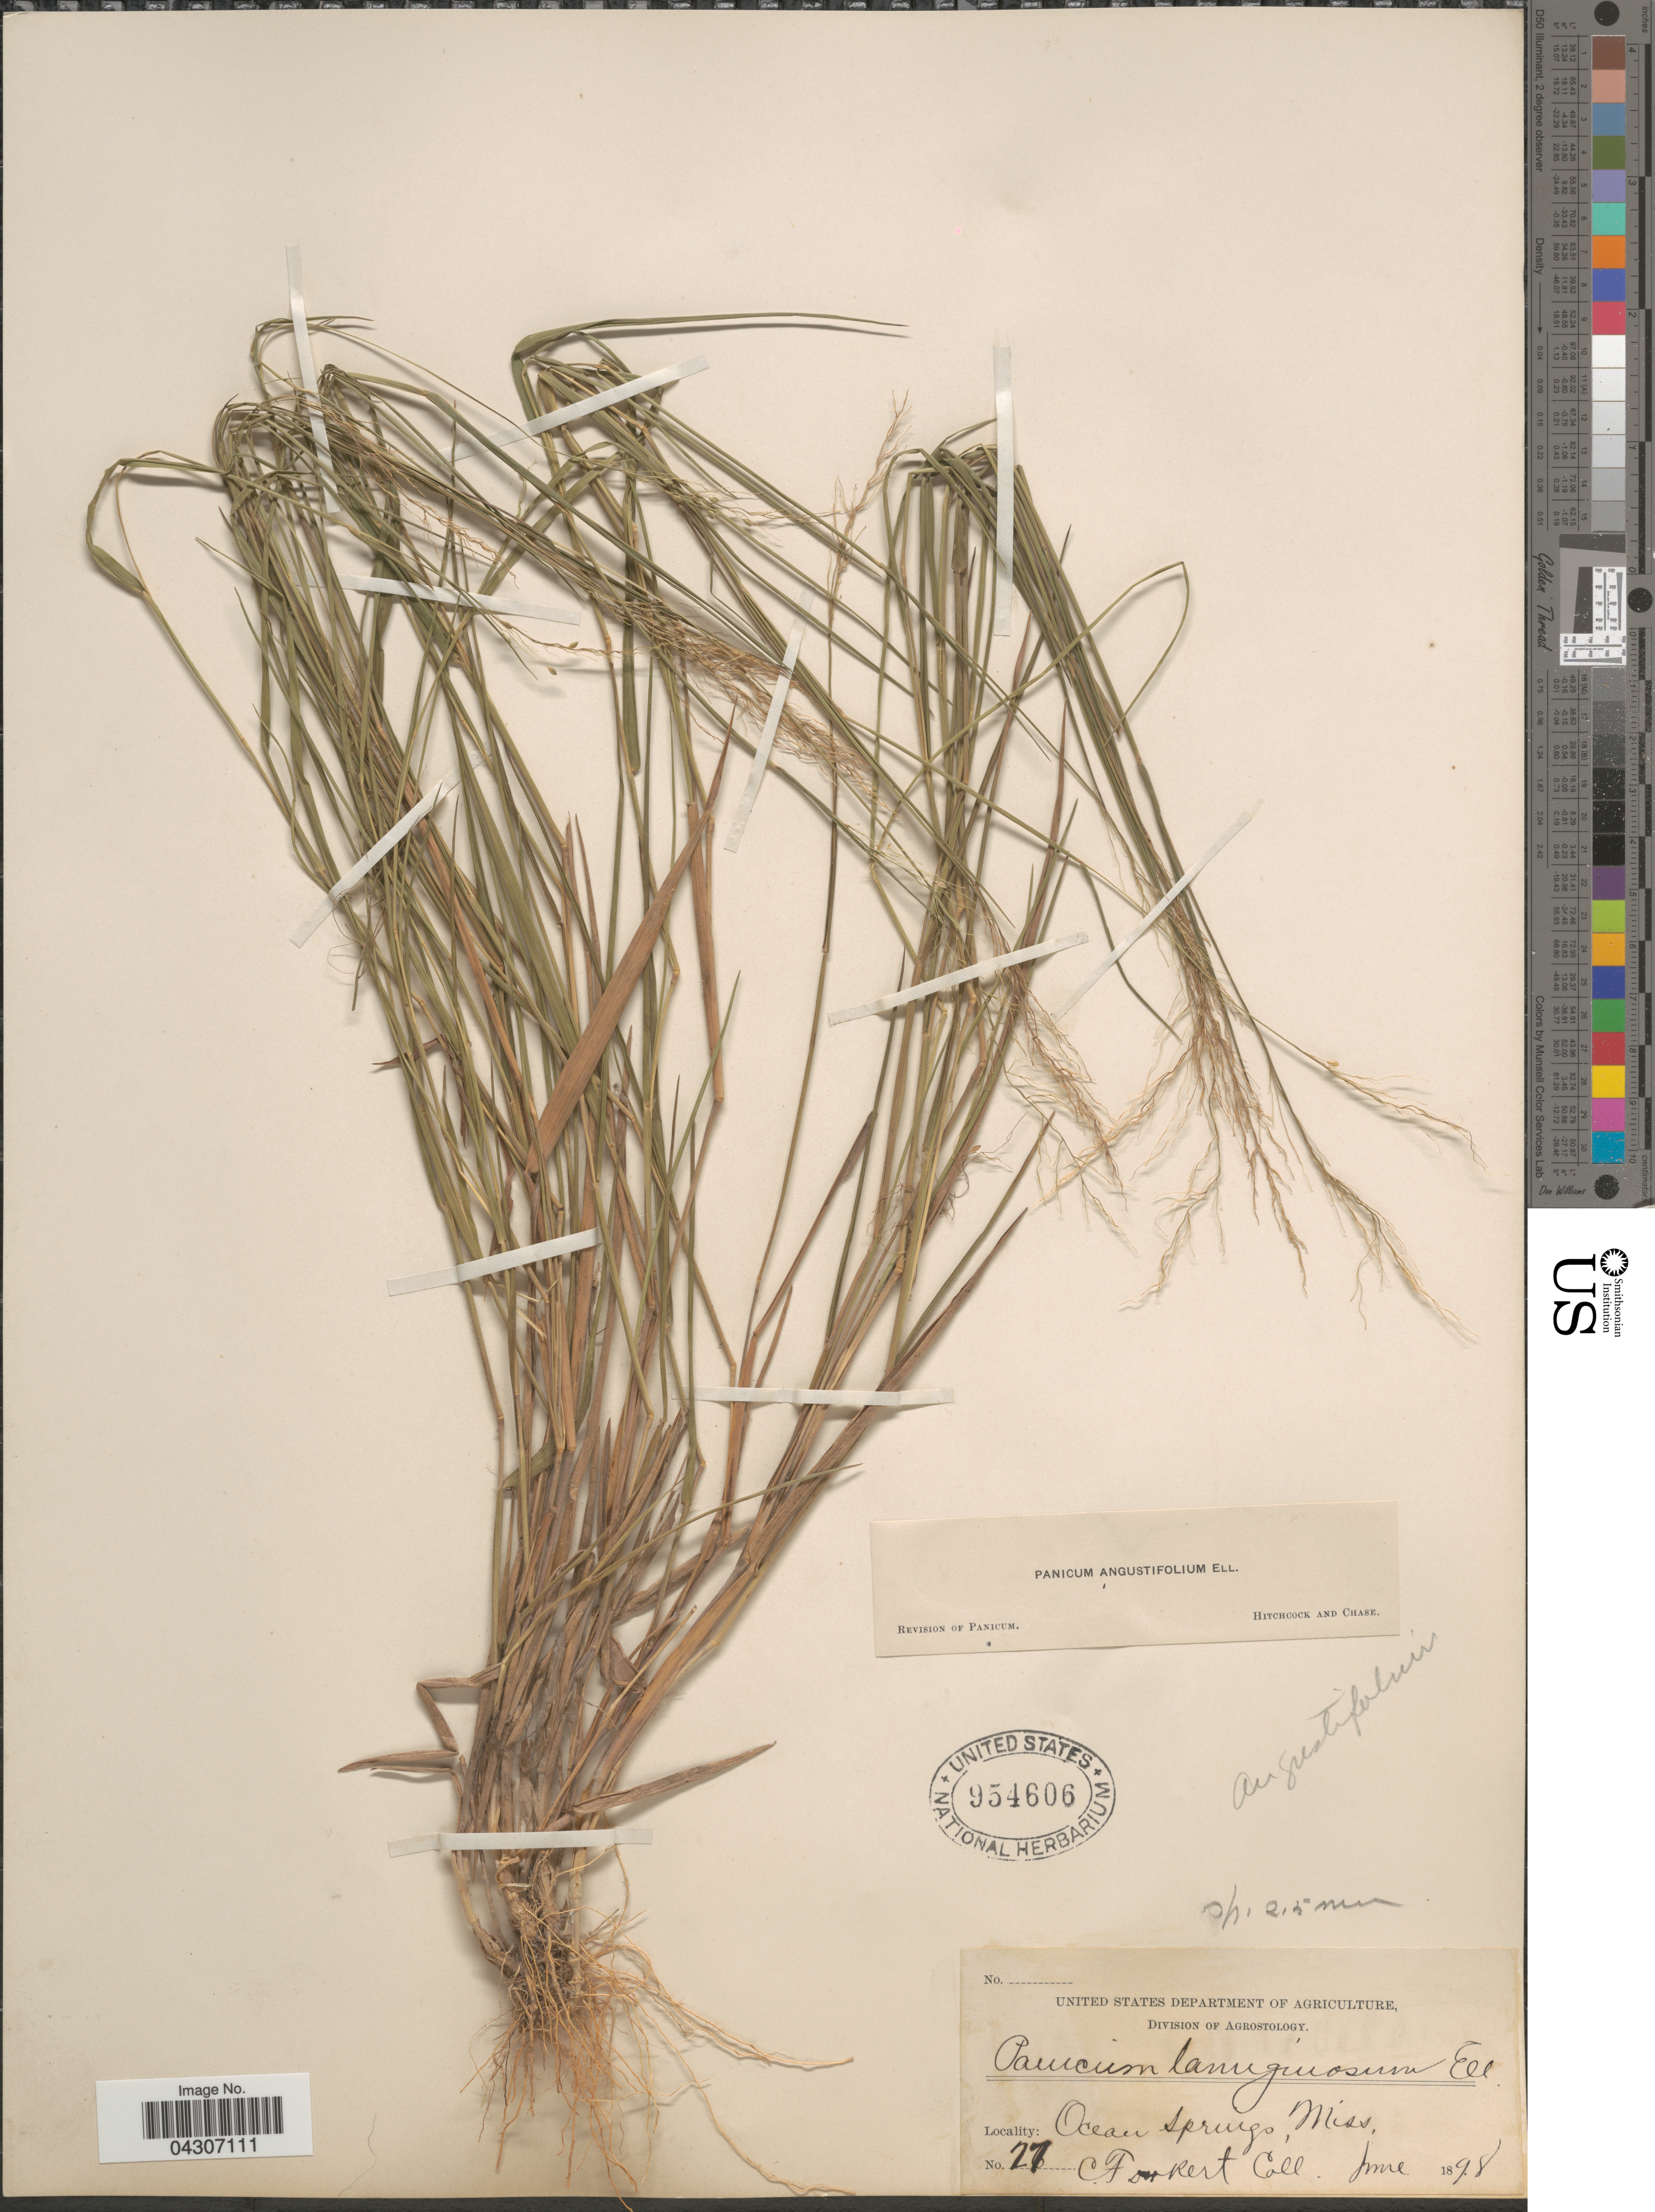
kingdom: Plantae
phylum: Tracheophyta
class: Liliopsida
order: Poales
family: Poaceae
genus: Dichanthelium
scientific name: Dichanthelium aciculare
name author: (Desv. ex Poir.) Gould & C.A. Clark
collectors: C. Dukert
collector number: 27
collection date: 1898-06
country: United States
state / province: Mississippi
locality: Ocean Springs.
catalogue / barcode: US 954606